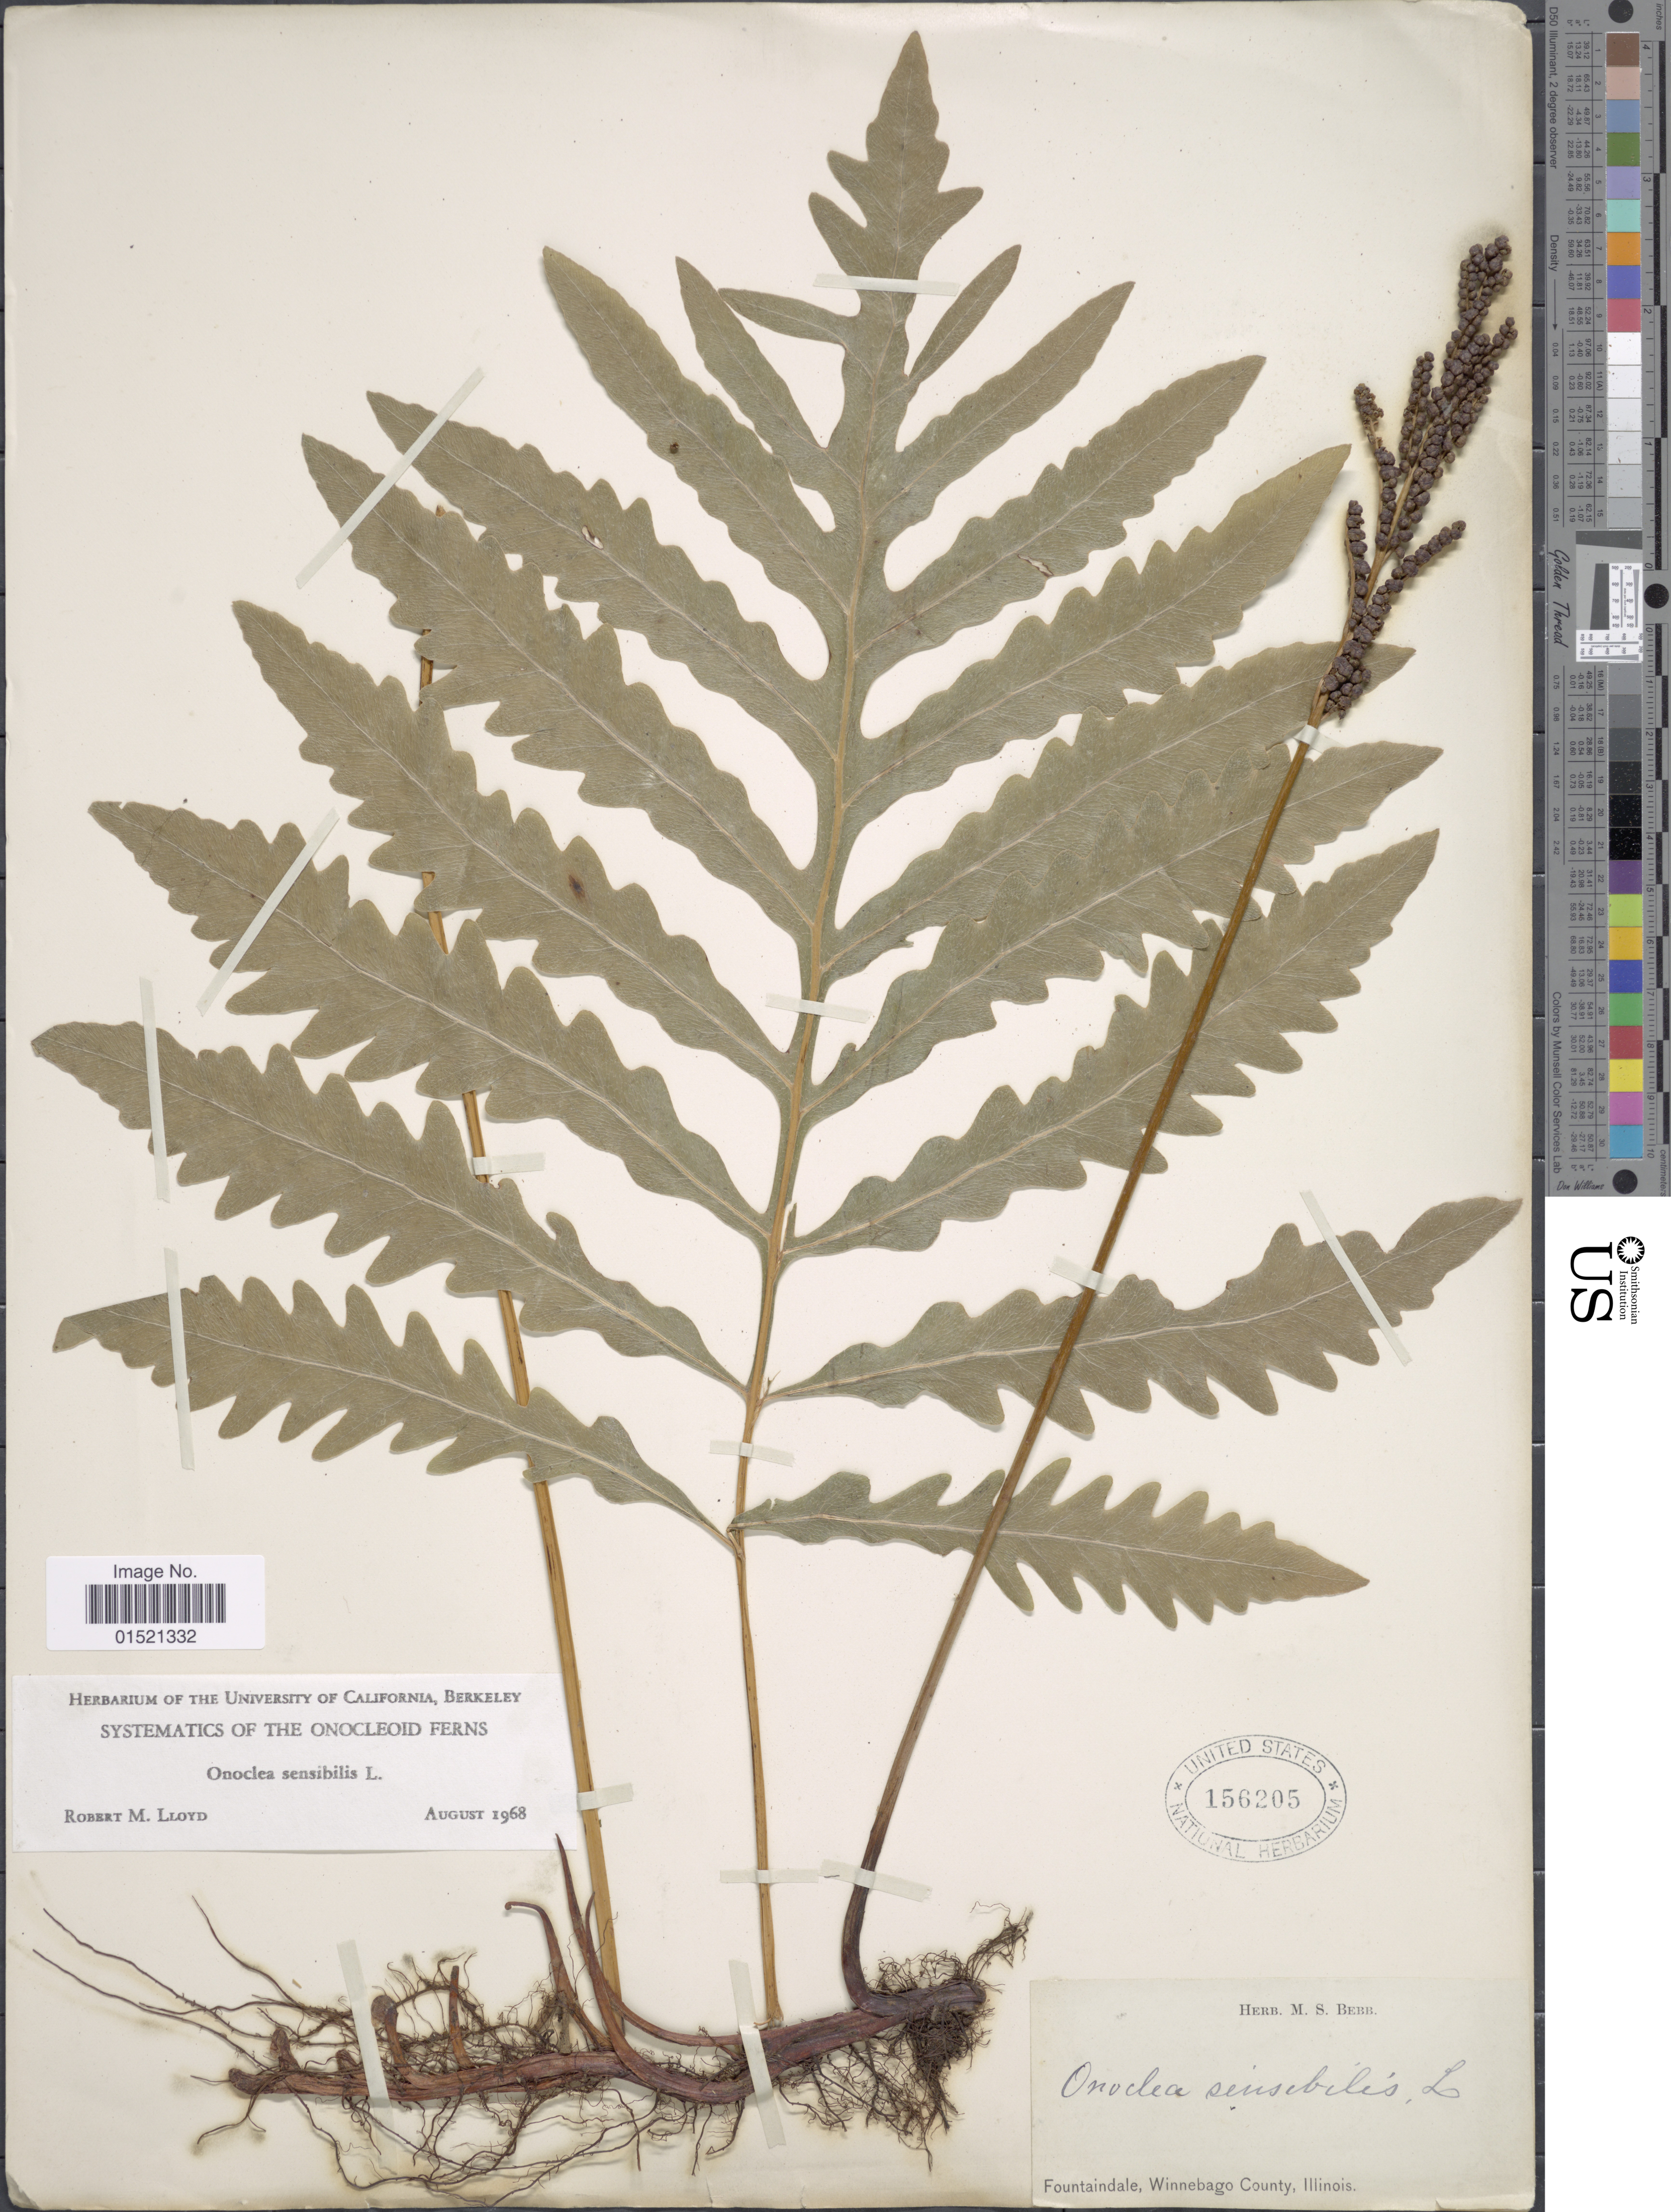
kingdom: Plantae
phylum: Tracheophyta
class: Polypodiopsida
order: Polypodiales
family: Onocleaceae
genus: Onoclea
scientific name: Onoclea sensibilis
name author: L.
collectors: ex Herb. M. S. Bebb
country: United States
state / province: Illinois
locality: Fountaindale, Winnebago County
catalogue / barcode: US 156205